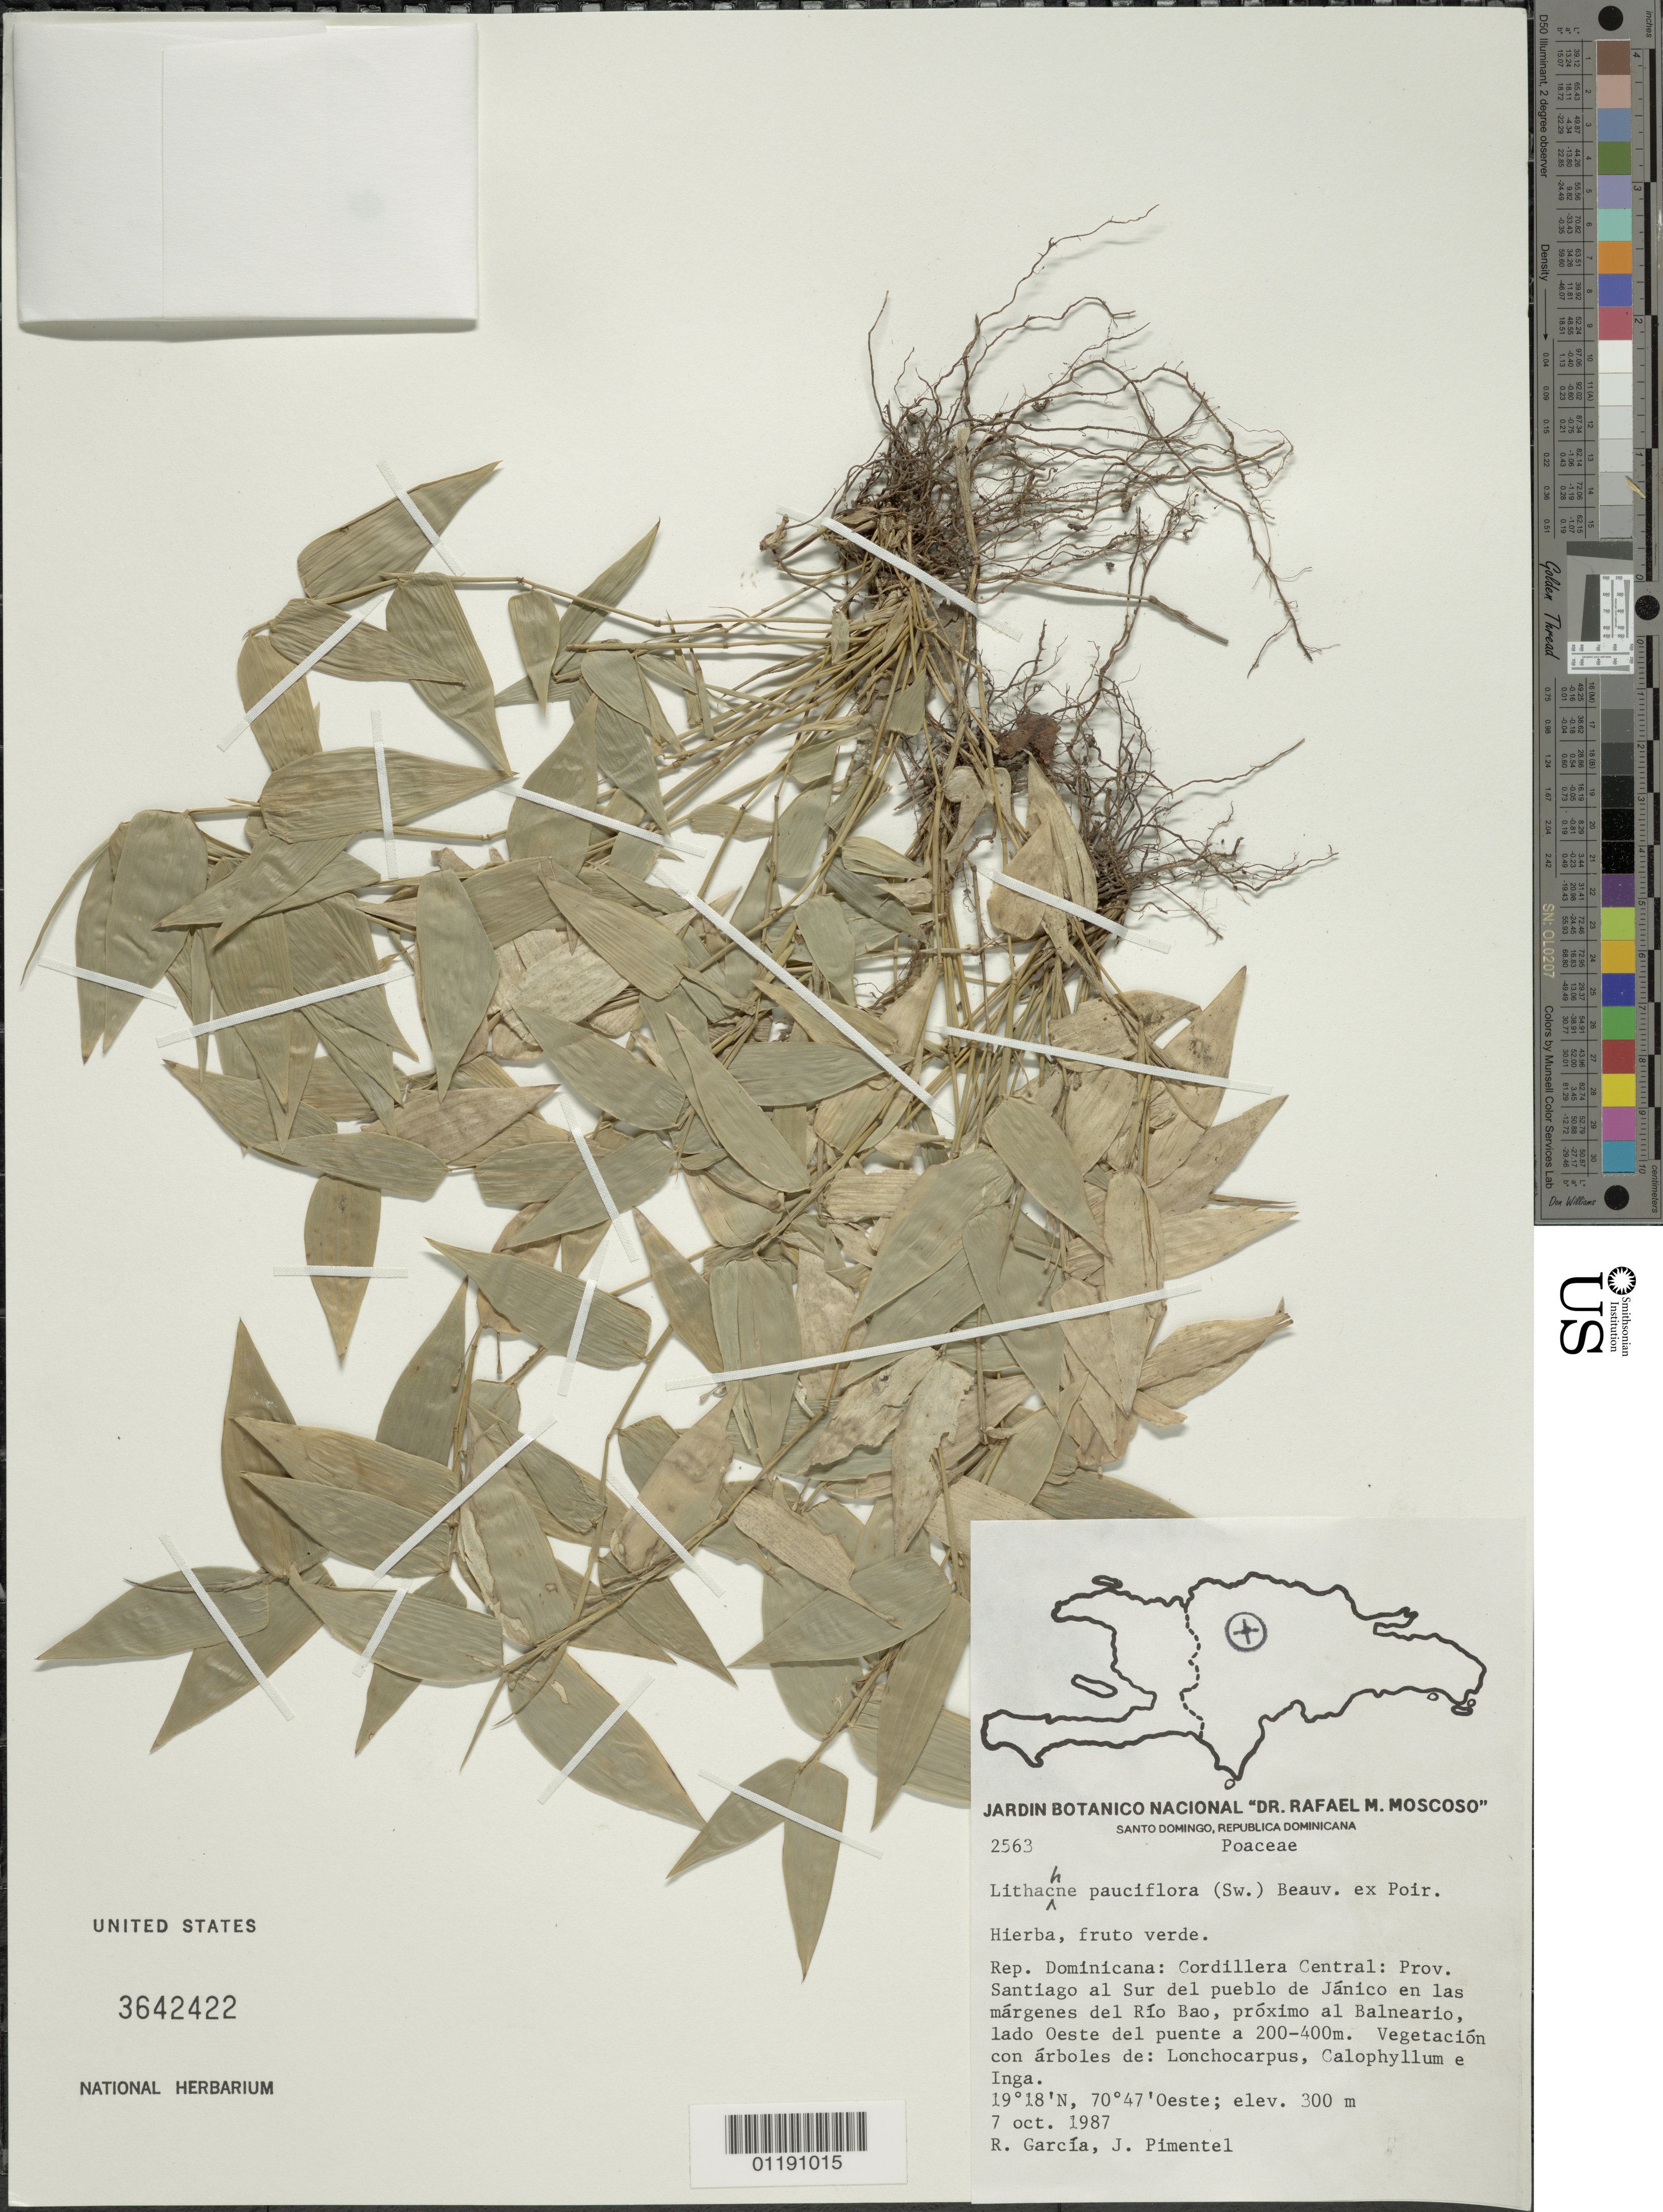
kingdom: Plantae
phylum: Tracheophyta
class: Liliopsida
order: Poales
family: Poaceae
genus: Lithachne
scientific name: Lithachne pauciflora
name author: (Sw.) P. Beauv.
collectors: R. García & J. Pimentel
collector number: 2563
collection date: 1987-10-07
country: Dominican Republic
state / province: Santiago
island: Hispaniola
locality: S of the people of Jánico in the margins of the Río Bao, next to Balneario, 200-400m W of the bridge.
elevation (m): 300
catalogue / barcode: US 3642422